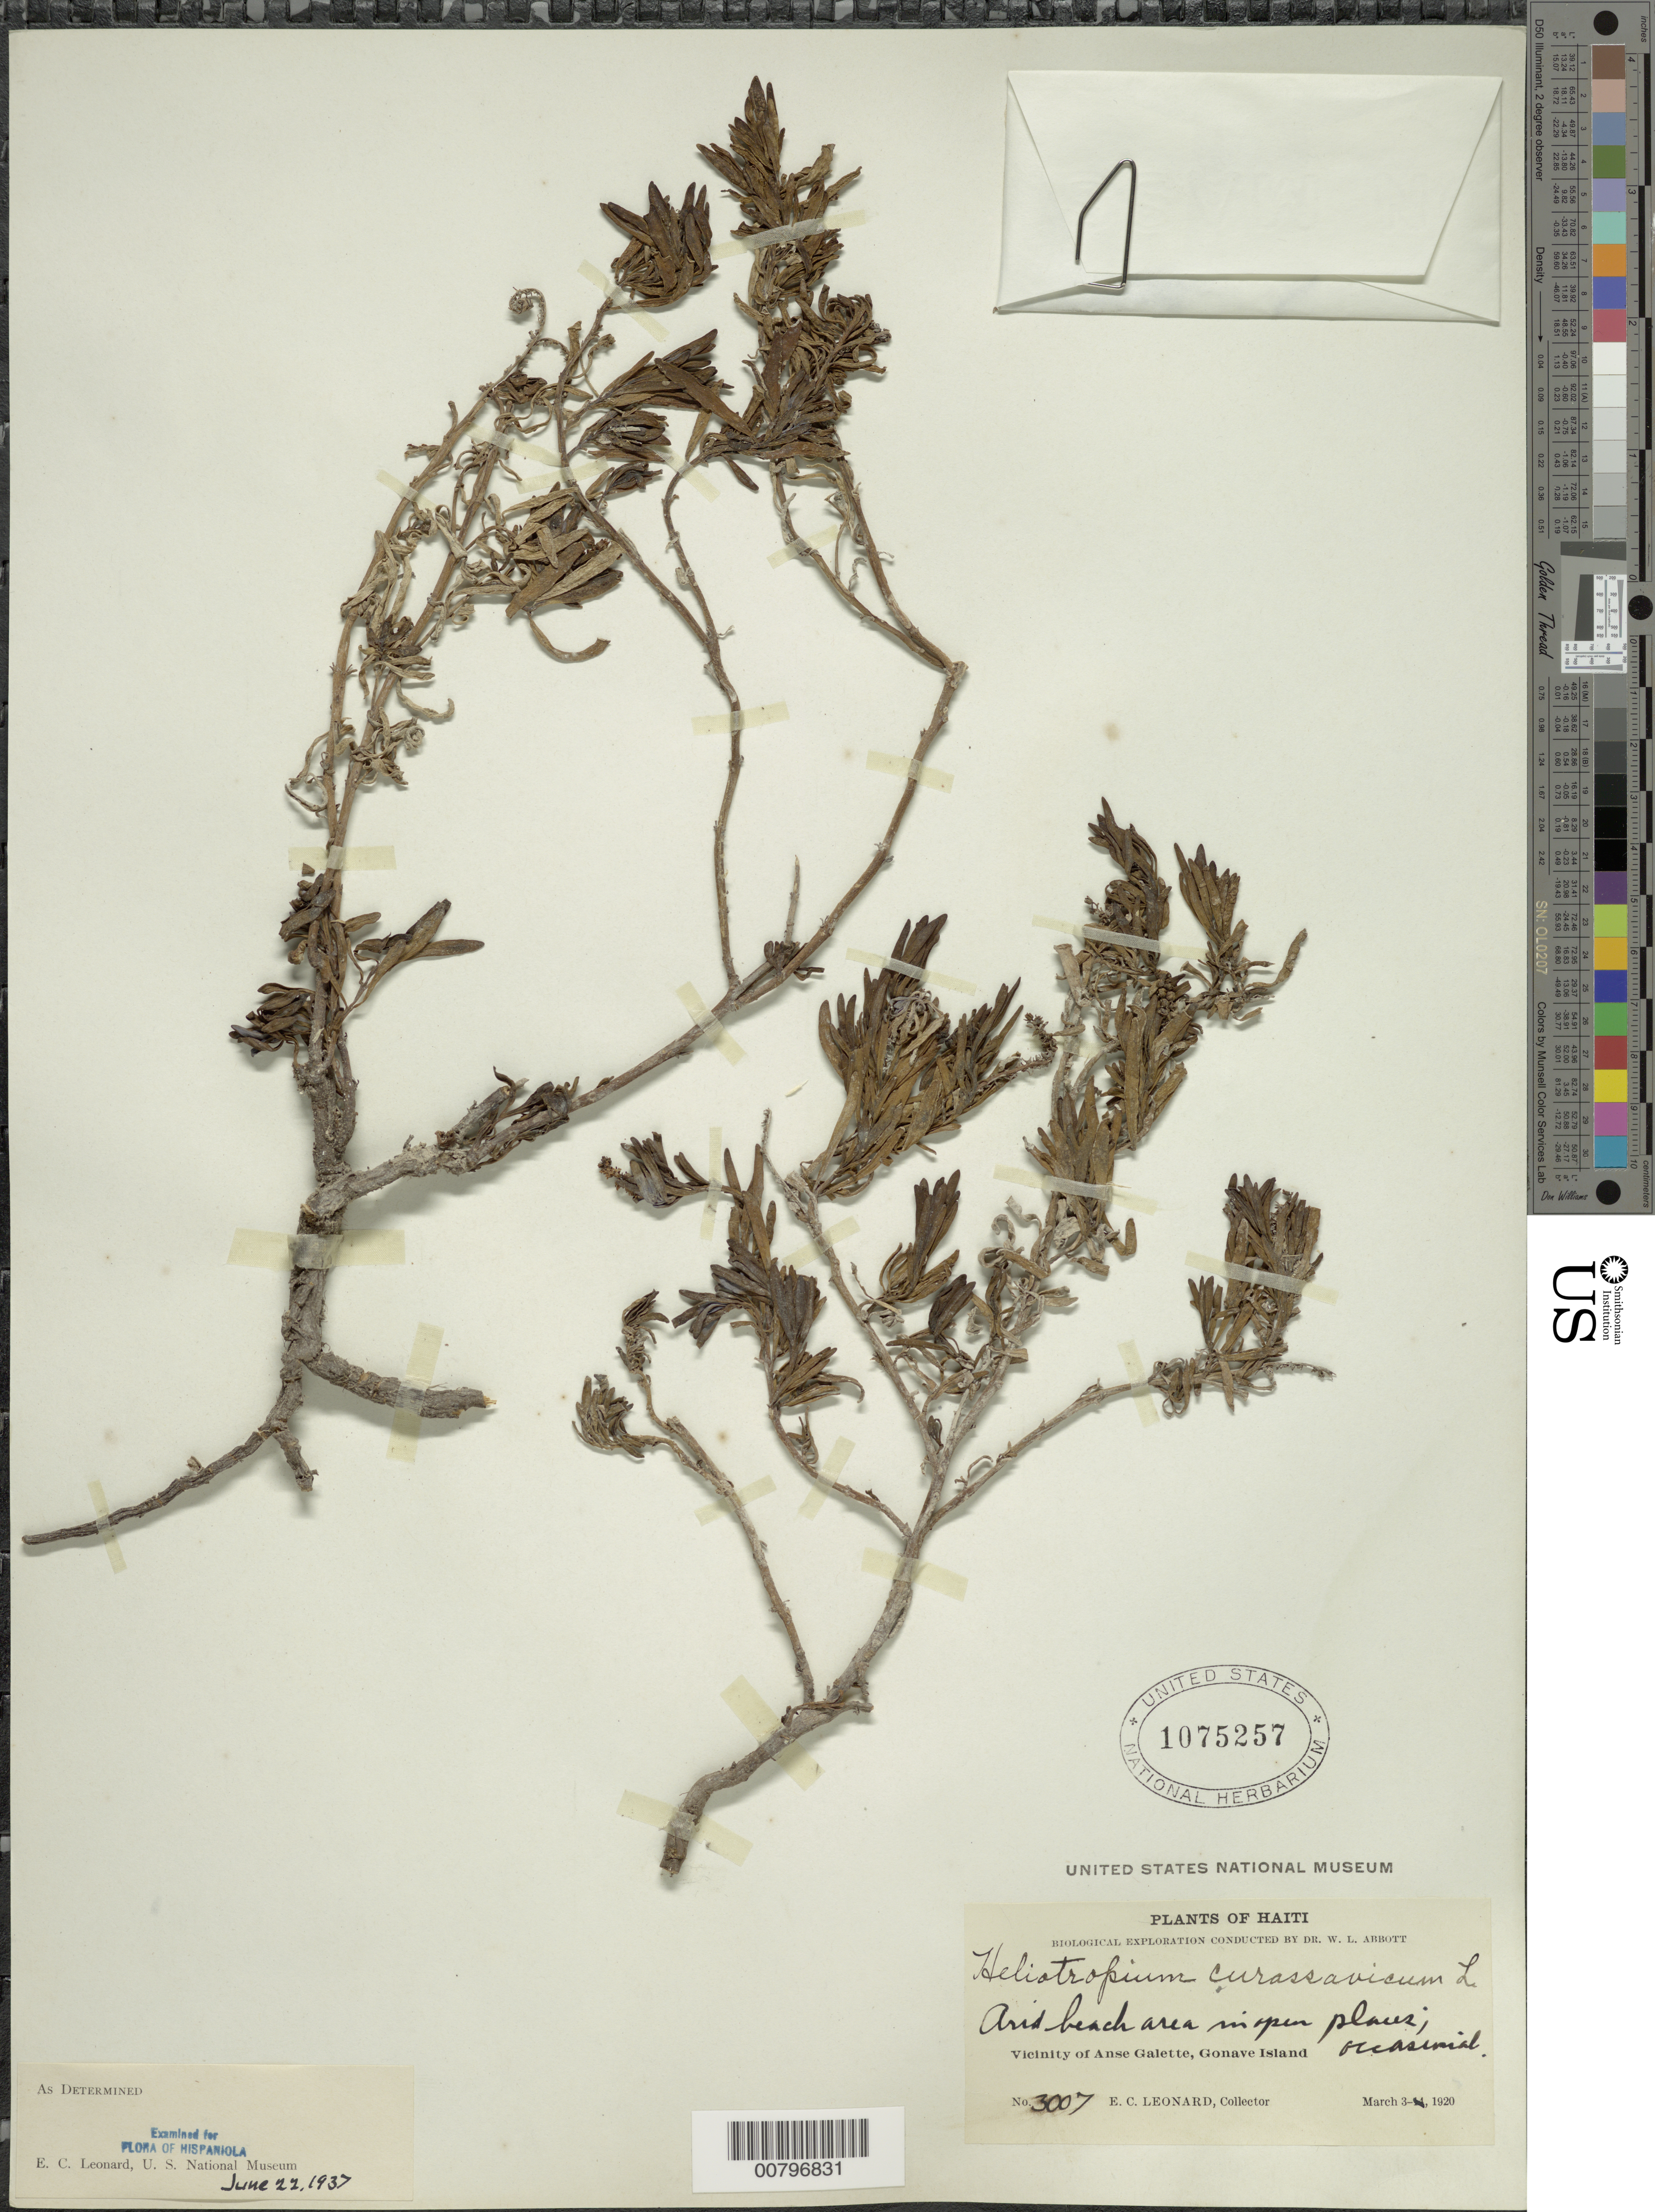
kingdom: Plantae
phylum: Tracheophyta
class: Magnoliopsida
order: Boraginales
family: Heliotropiaceae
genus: Heliotropium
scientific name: Heliotropium curassavicum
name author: L.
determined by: Leonard, Emery C., (US)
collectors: E. C. Leonard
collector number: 3007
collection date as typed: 03 Mar 1920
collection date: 1920-03-03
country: Haiti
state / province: Ouest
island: Île de la Gonâve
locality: Vicinity of Anse Galette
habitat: Arid beach are in open places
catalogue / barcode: US 1075257